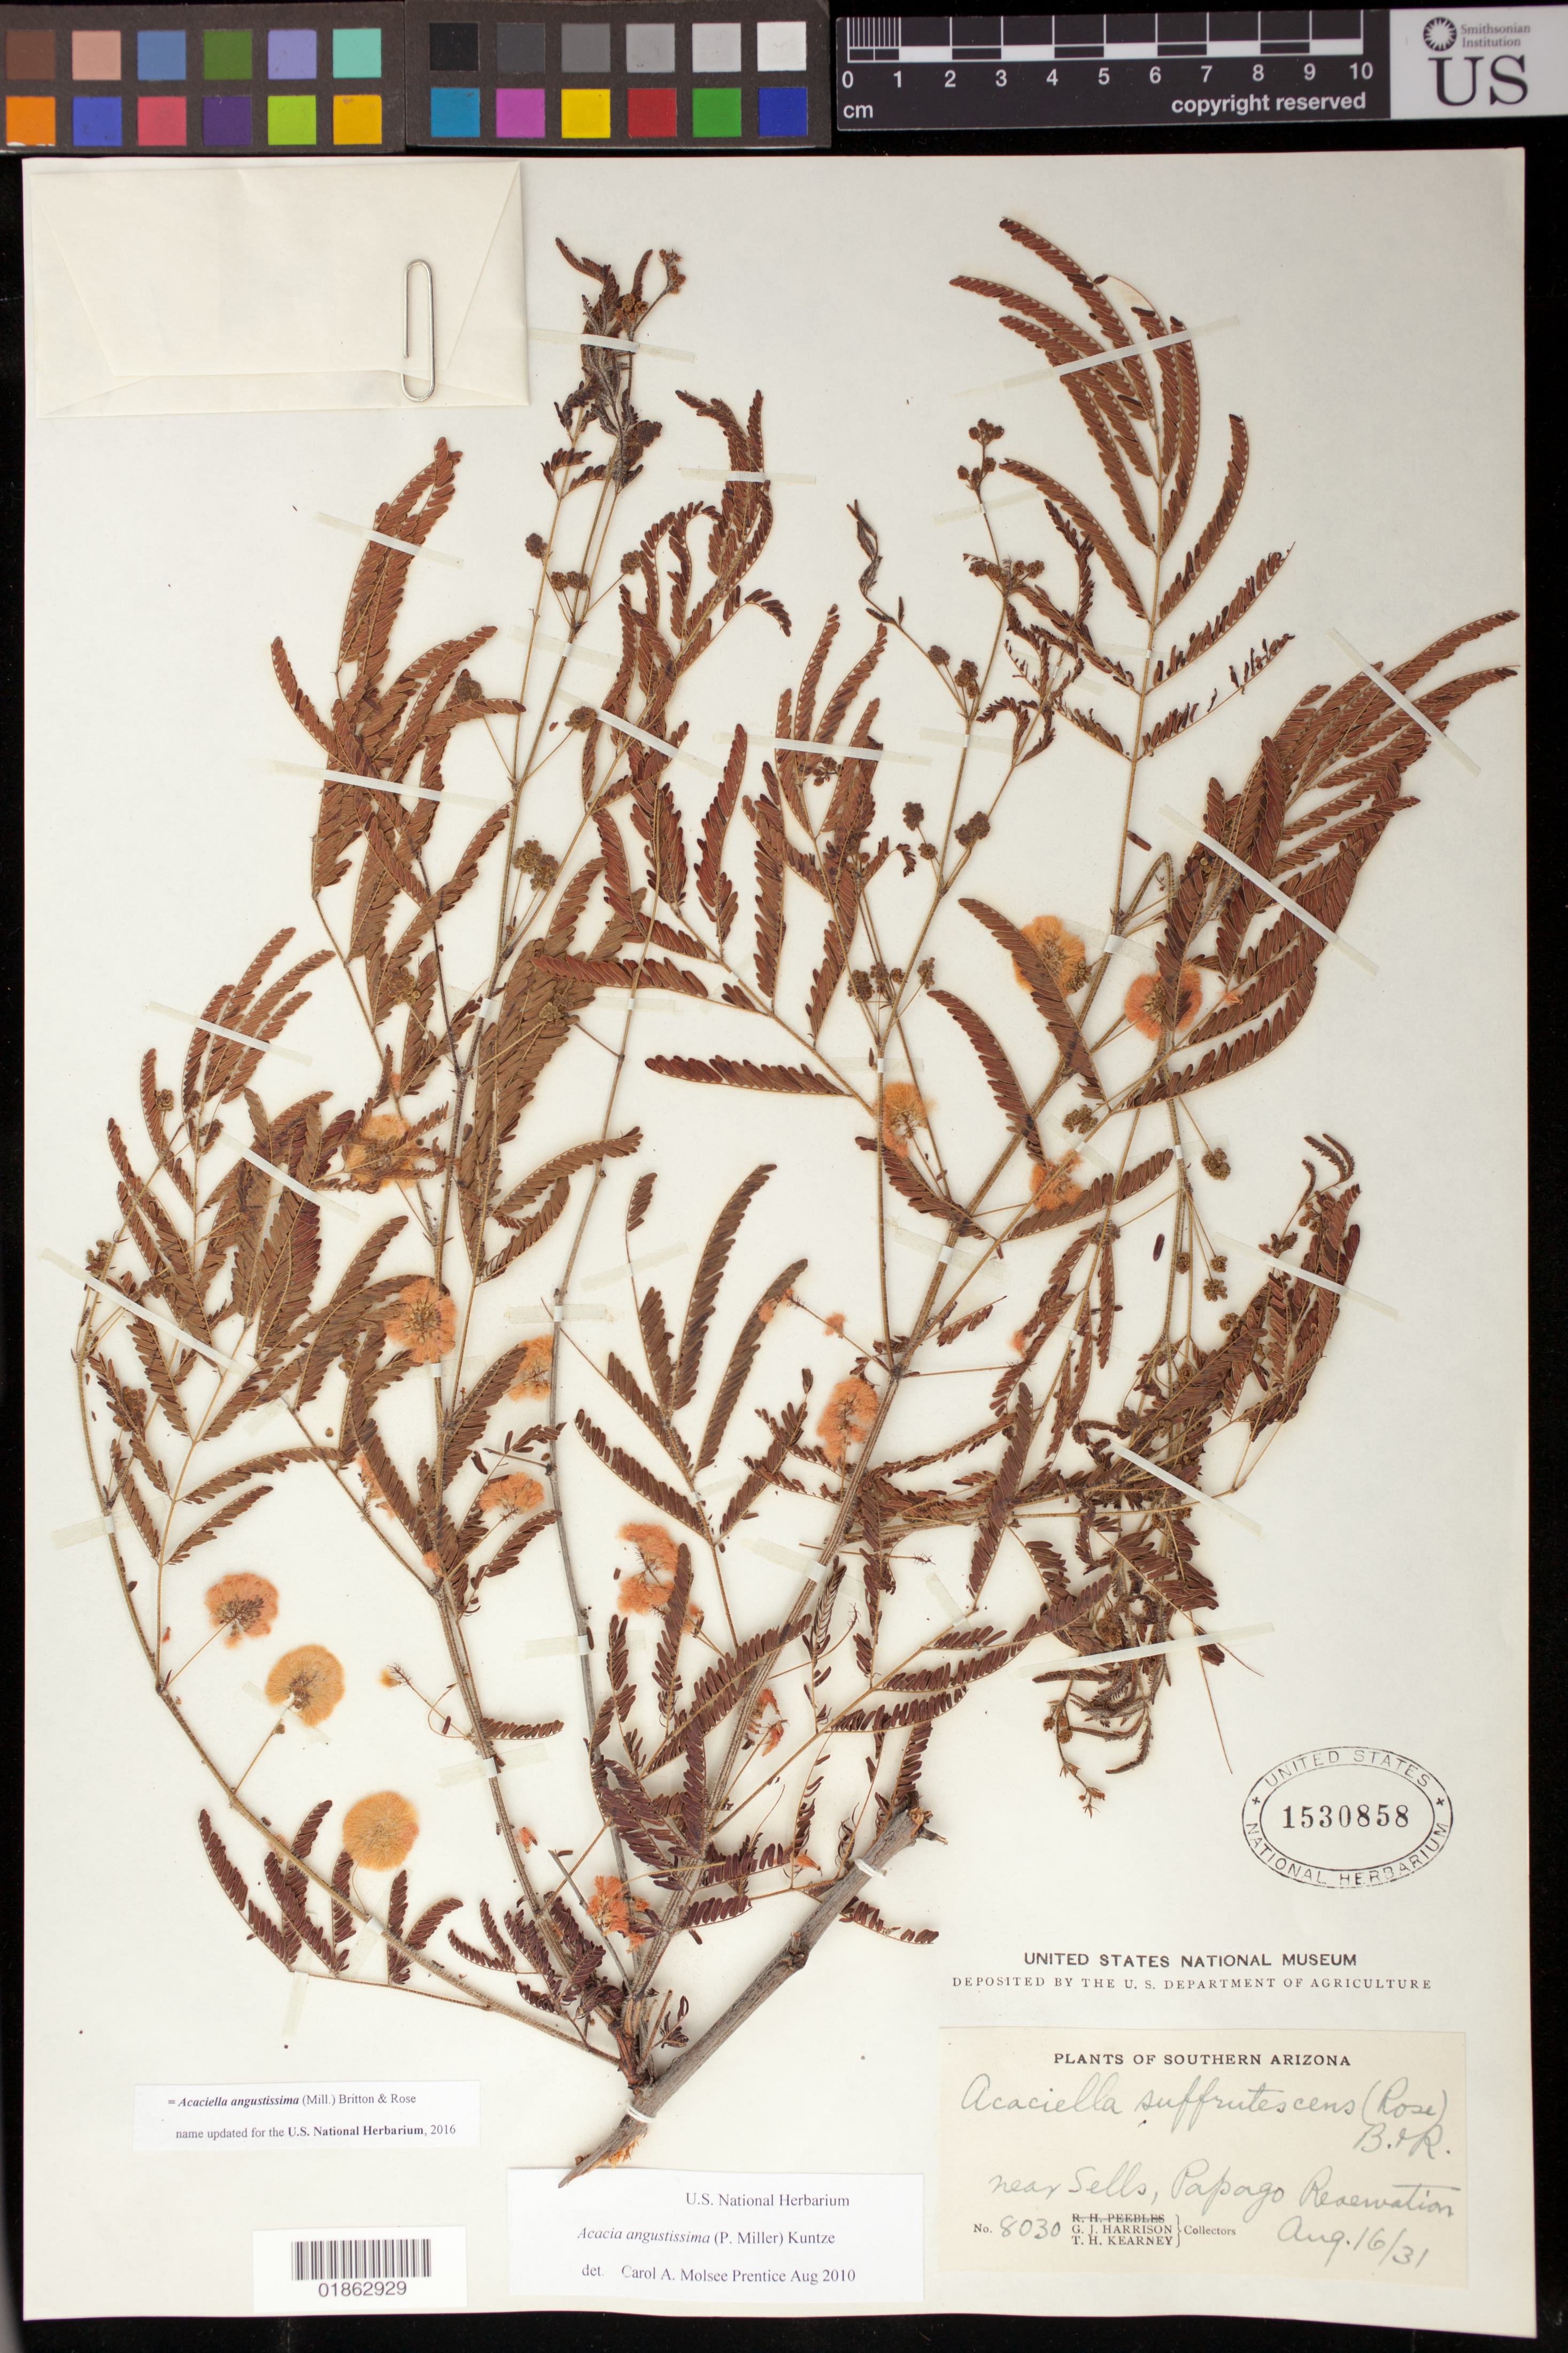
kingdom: Plantae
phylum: Tracheophyta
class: Magnoliopsida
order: Fabales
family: Fabaceae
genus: Acaciella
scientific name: Acaciella angustissima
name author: (Mill.) Britton & Rose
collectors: G. J. Harrison & T. H. Kearney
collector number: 8030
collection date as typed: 16 Aug 1931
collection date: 1931-08-16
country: United States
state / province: Arizona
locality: Southern Arizona: near Sells, Papago Reservation.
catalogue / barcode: US 1530858